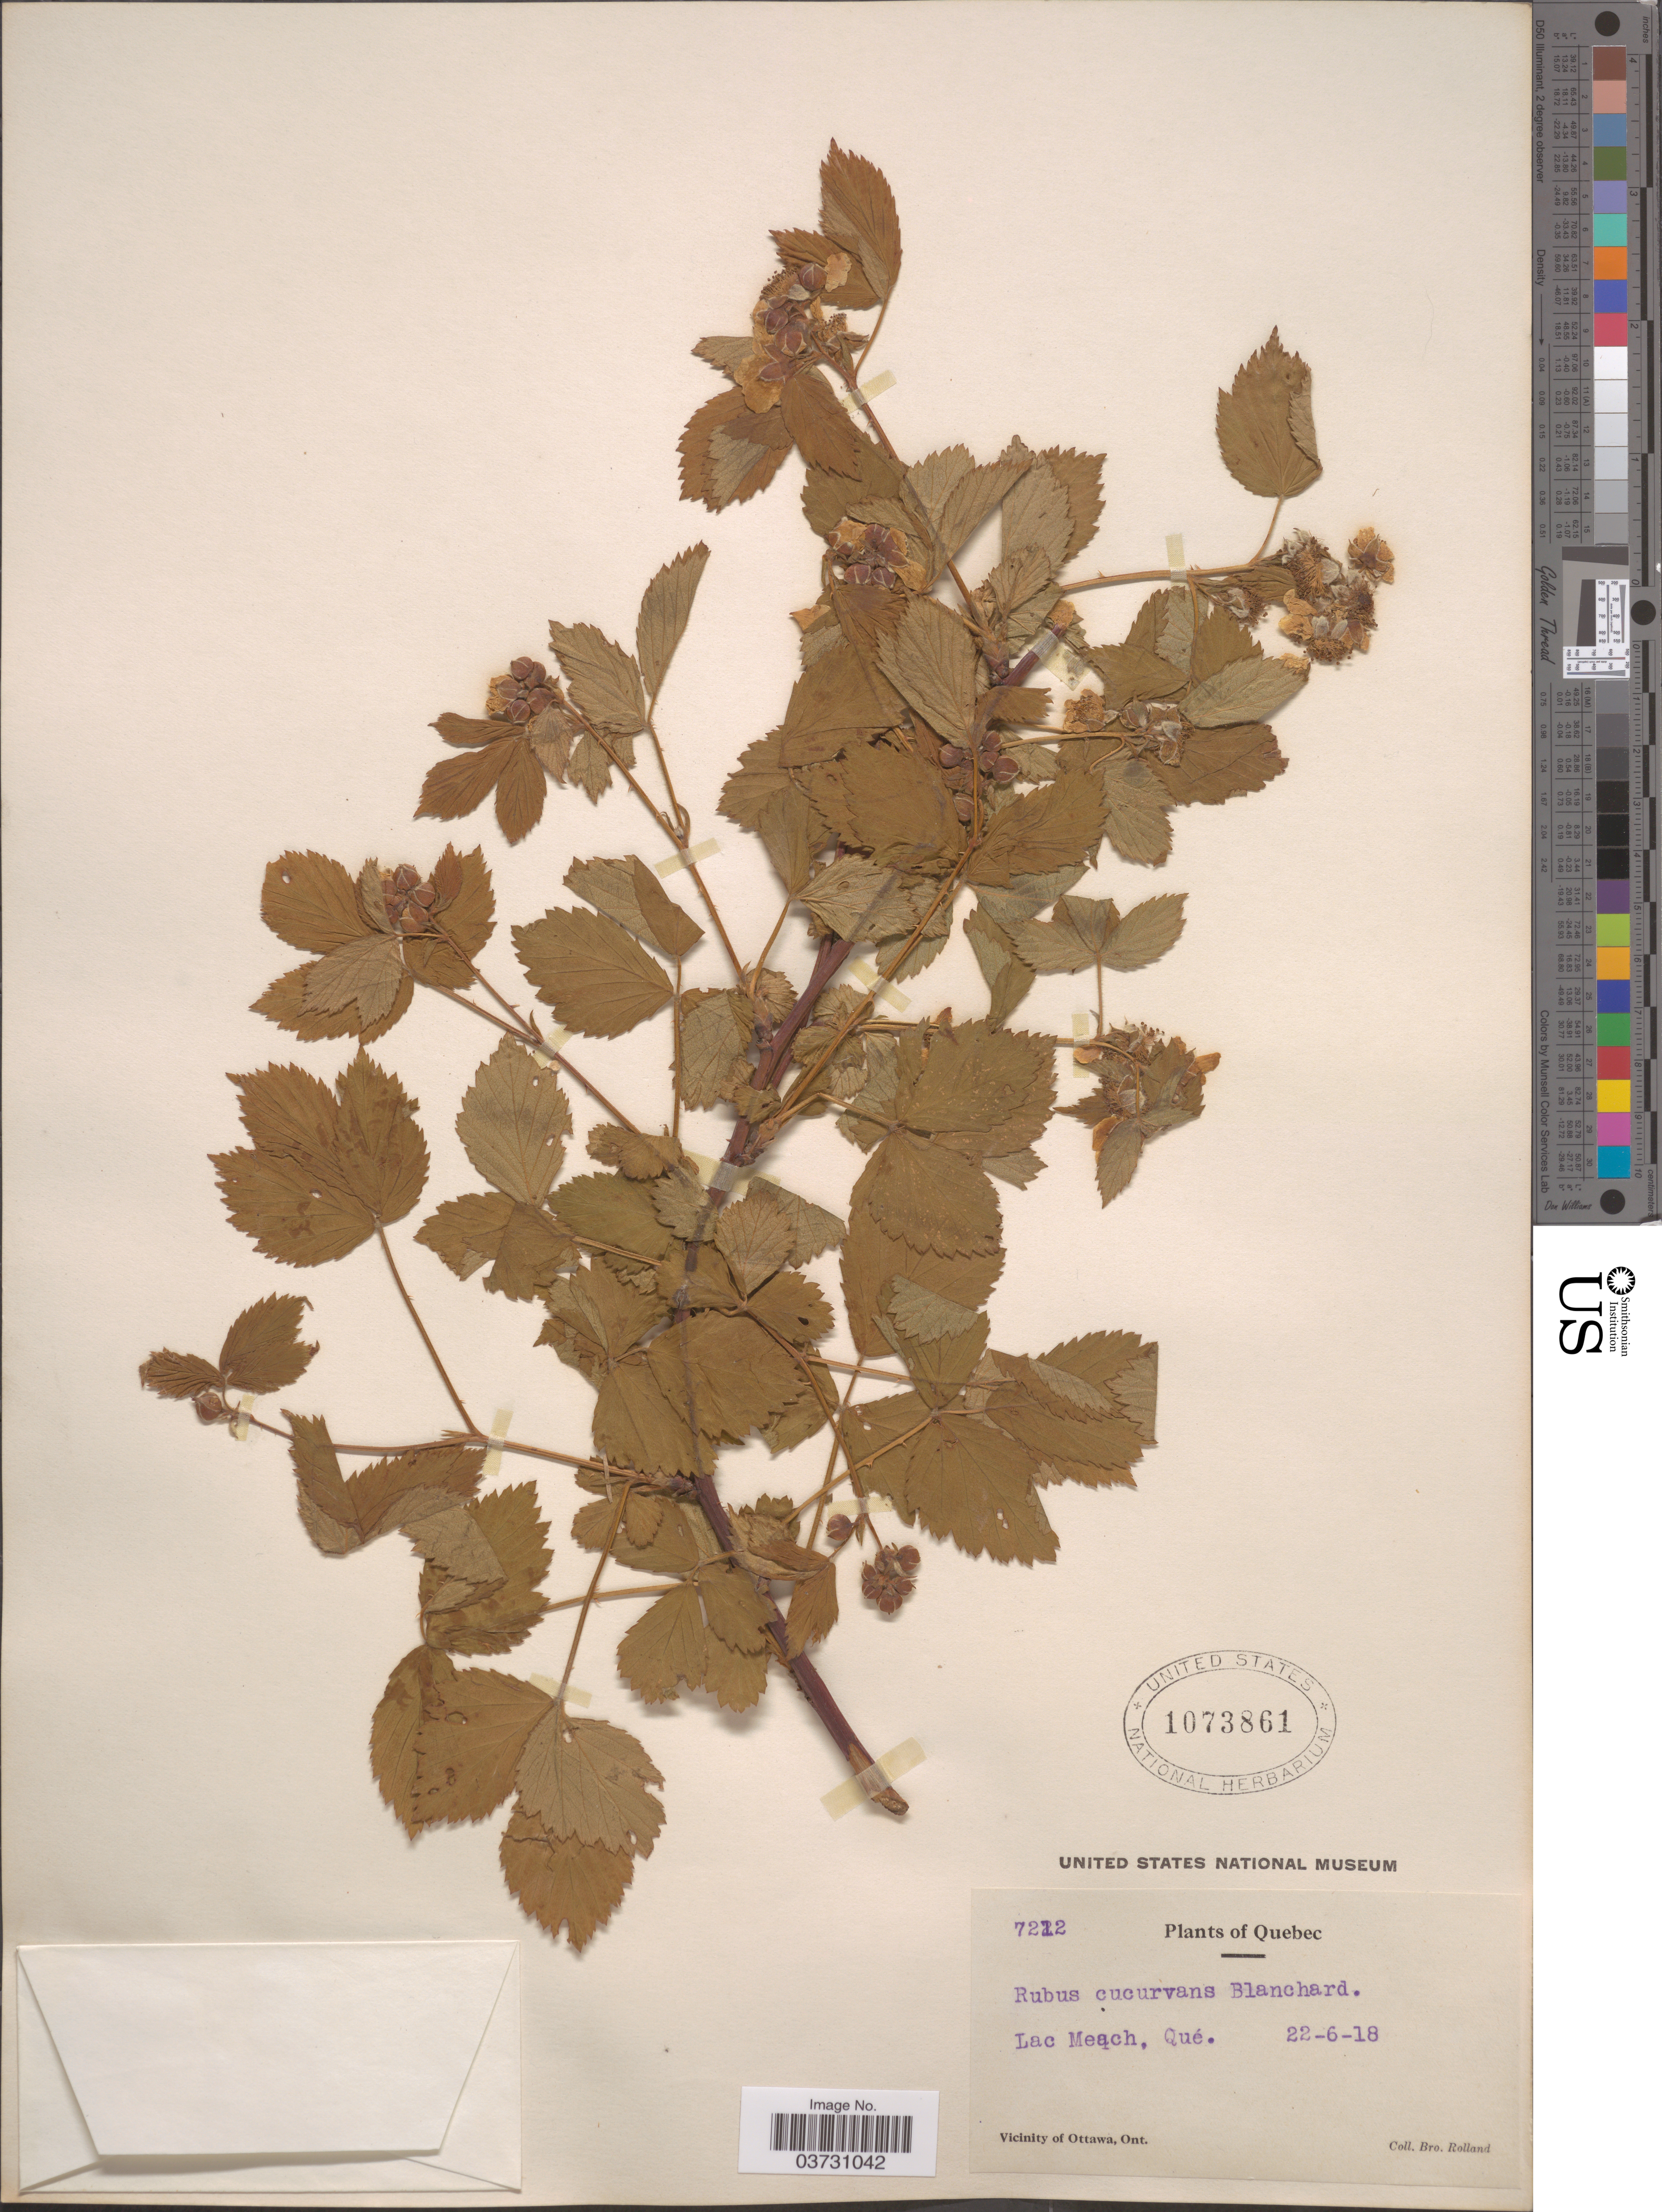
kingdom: Plantae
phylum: Tracheophyta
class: Magnoliopsida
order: Rosales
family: Rosaceae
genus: Rubus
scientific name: Rubus recurvans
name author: Blanch.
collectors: B. Rolland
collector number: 7212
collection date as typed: Transcribed d/m/y: 22/6/18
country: Canada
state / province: Quebec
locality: Lac Meach.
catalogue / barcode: US 1073861